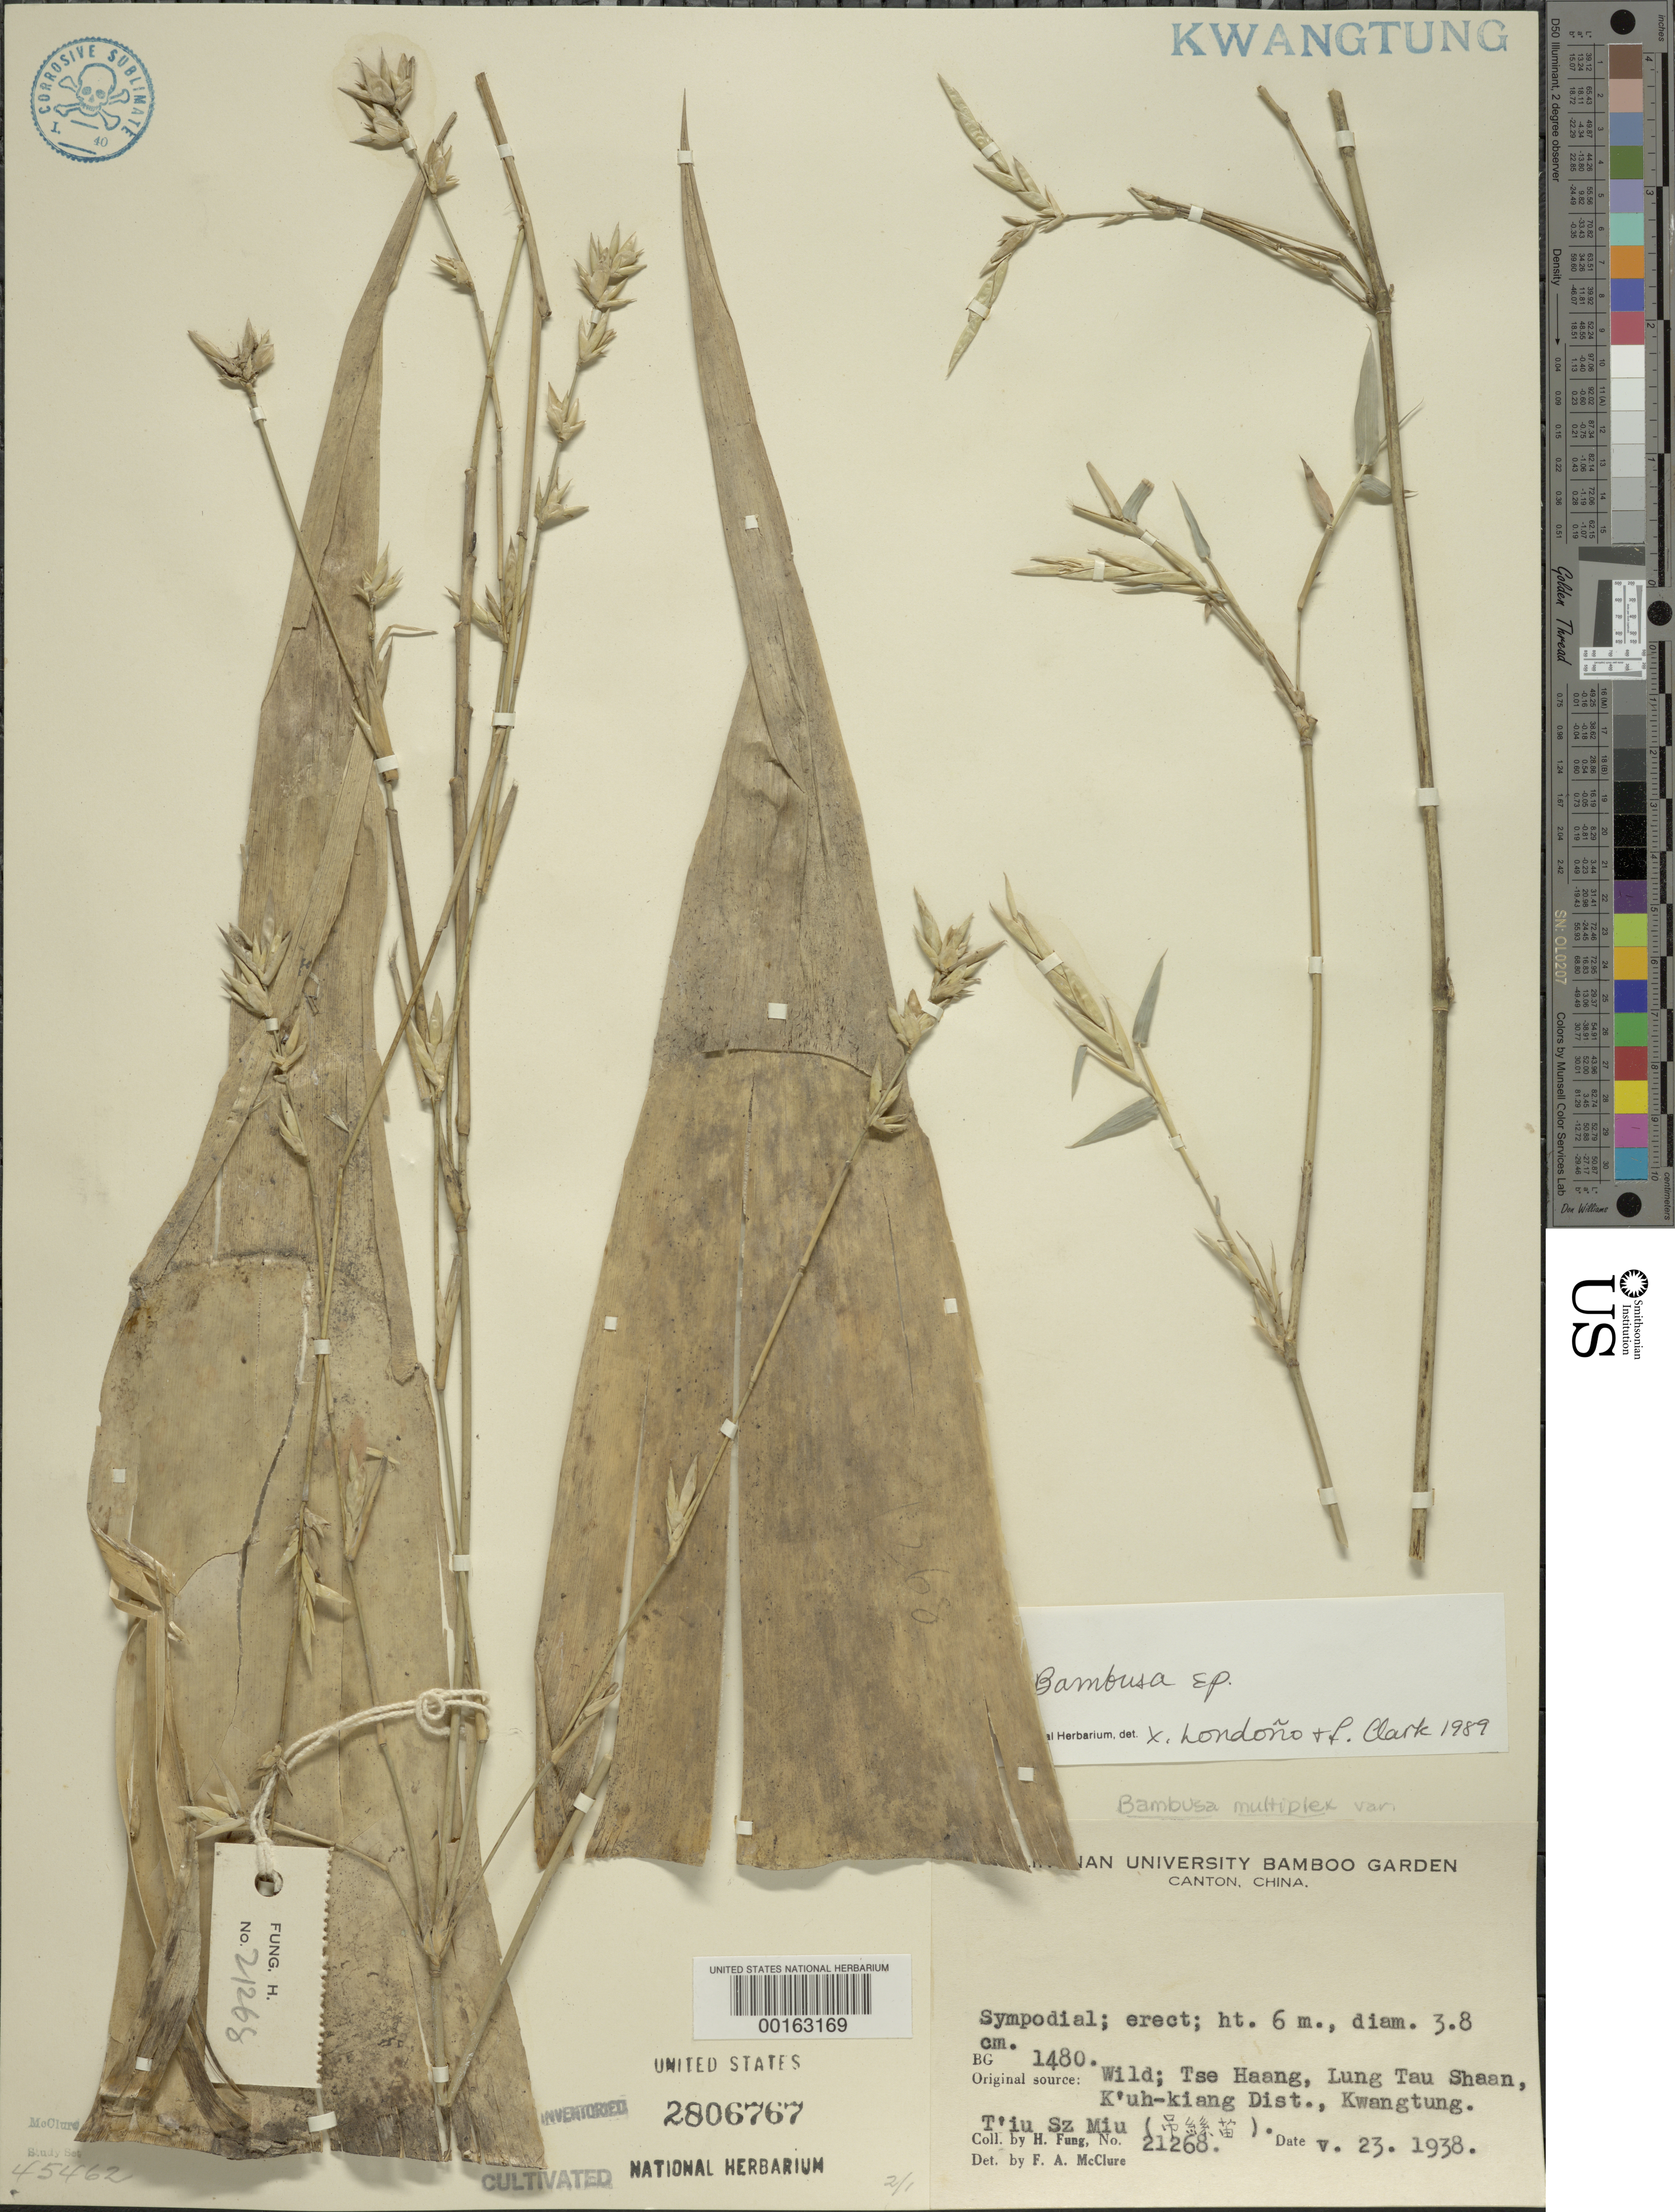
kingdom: Plantae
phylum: Tracheophyta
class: Liliopsida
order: Poales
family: Poaceae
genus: Bambusa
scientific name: Bambusa multiplex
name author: (Lour.) Raeusch. ex Schult. & Schult. f.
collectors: H. L. Fung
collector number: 21268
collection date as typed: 23 May 1938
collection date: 1938-05-23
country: China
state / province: Guangdong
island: Honam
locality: Lingnan univ. bg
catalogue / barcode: US 2806767